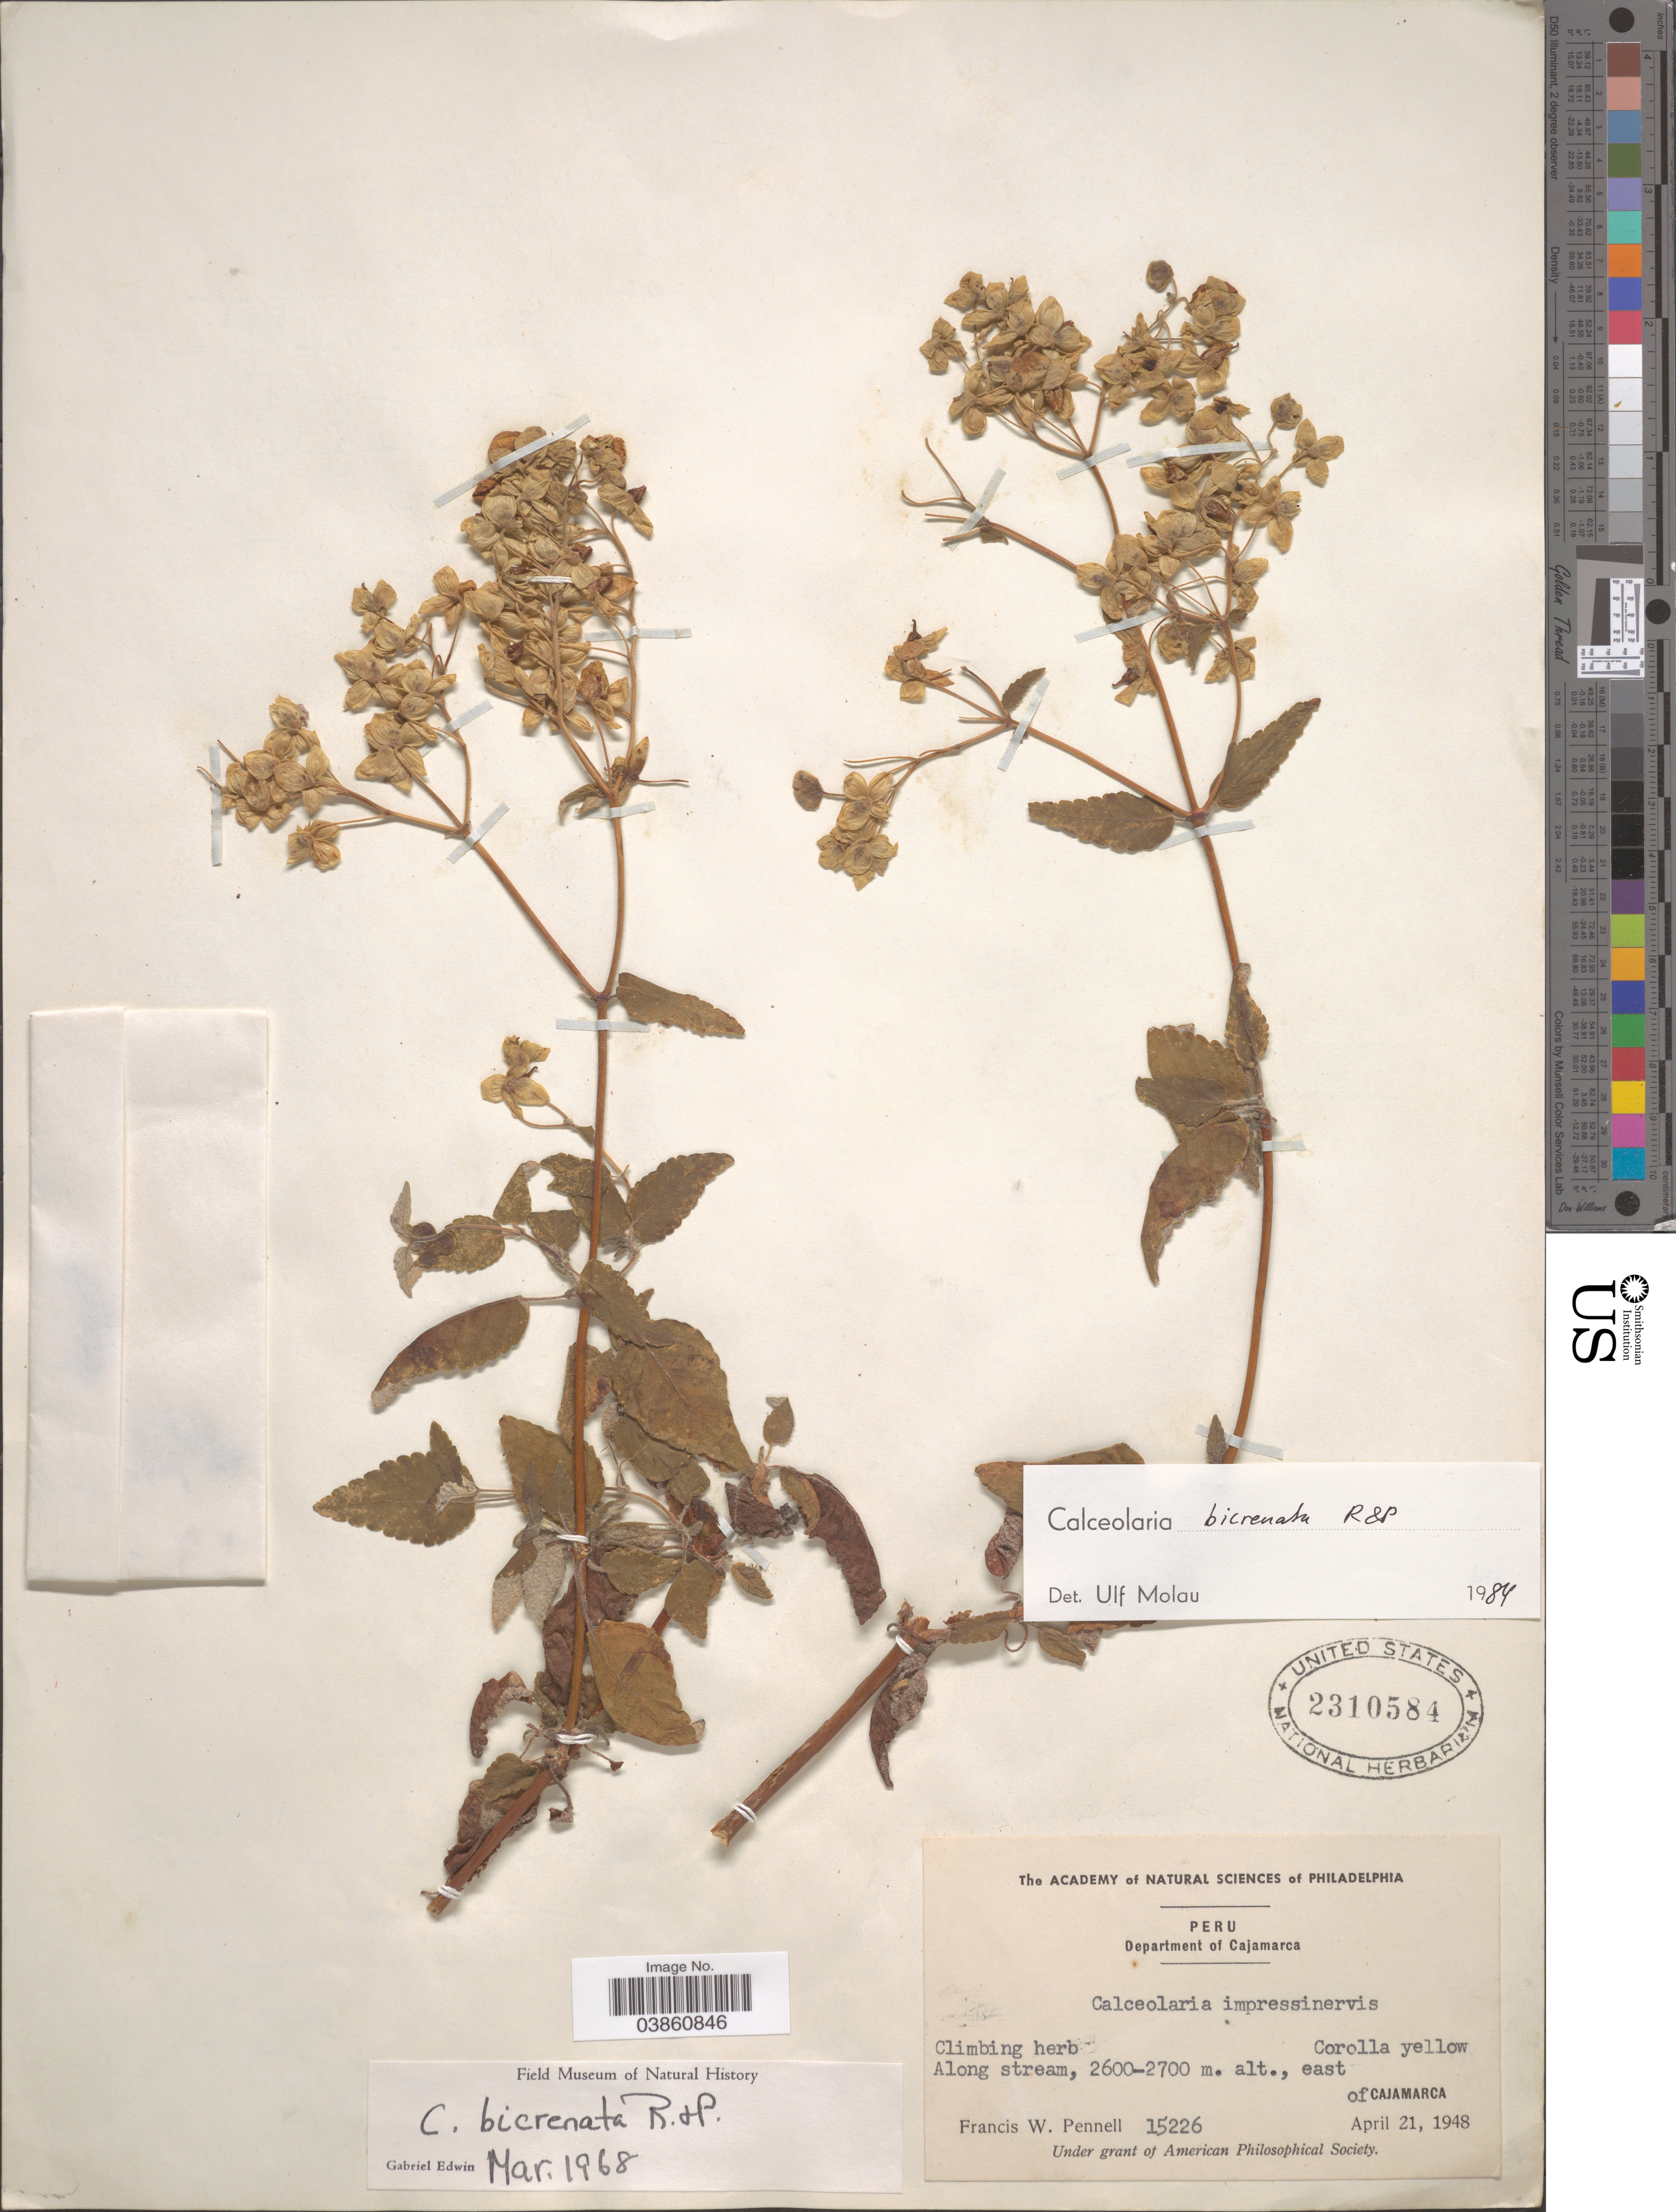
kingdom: Plantae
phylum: Tracheophyta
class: Magnoliopsida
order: Lamiales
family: Calceolariaceae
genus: Calceolaria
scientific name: Calceolaria bicrenata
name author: Ruiz & Pav.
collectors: F. W. Pennell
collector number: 15226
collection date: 1948-04-21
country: Peru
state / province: Cajamarca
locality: Department of Cajamarca. East of Cajamarca.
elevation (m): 2600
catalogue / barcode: US 2310584